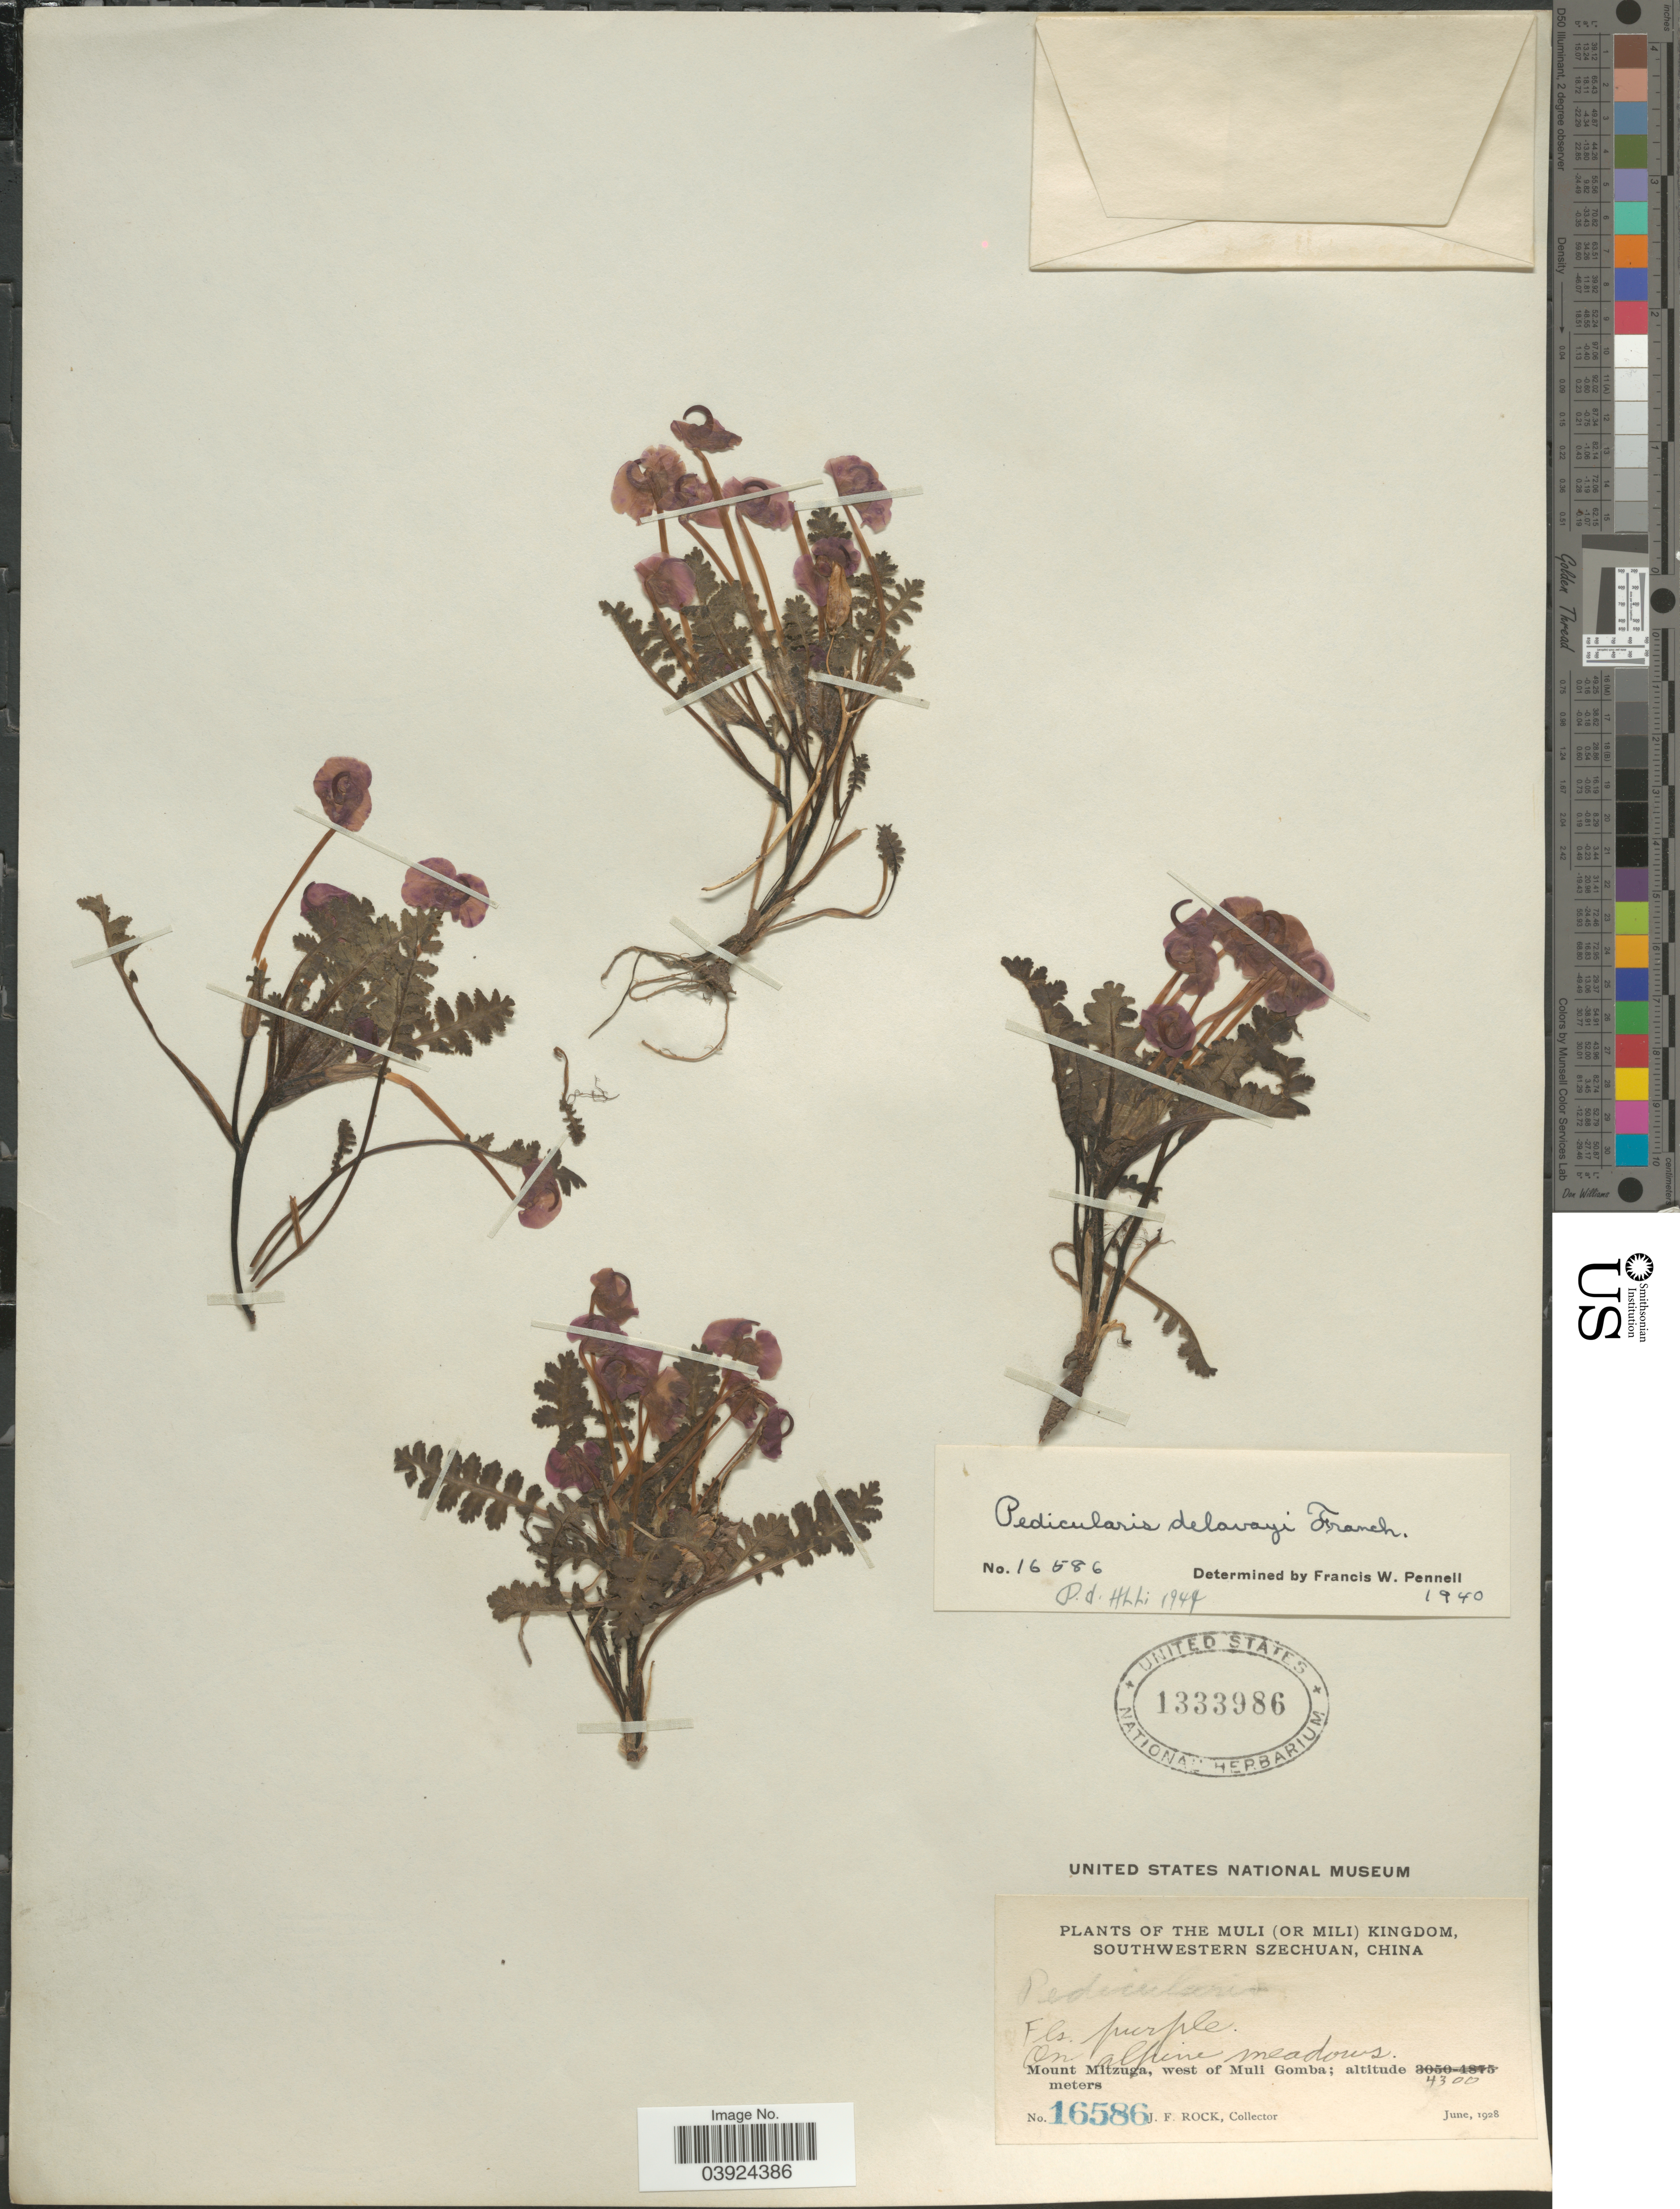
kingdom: Plantae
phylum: Tracheophyta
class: Magnoliopsida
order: Lamiales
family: Orobanchaceae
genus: Pedicularis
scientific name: Pedicularis delavayi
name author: Franch. ex Maxim.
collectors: J. Rock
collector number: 16586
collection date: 1928-06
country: China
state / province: Sichuan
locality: The Muli (or Mili) Kingdom, Southwestern Szechuan. Mount Mitzuga, west of Muli Gomba.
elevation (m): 4300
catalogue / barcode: US 1333986